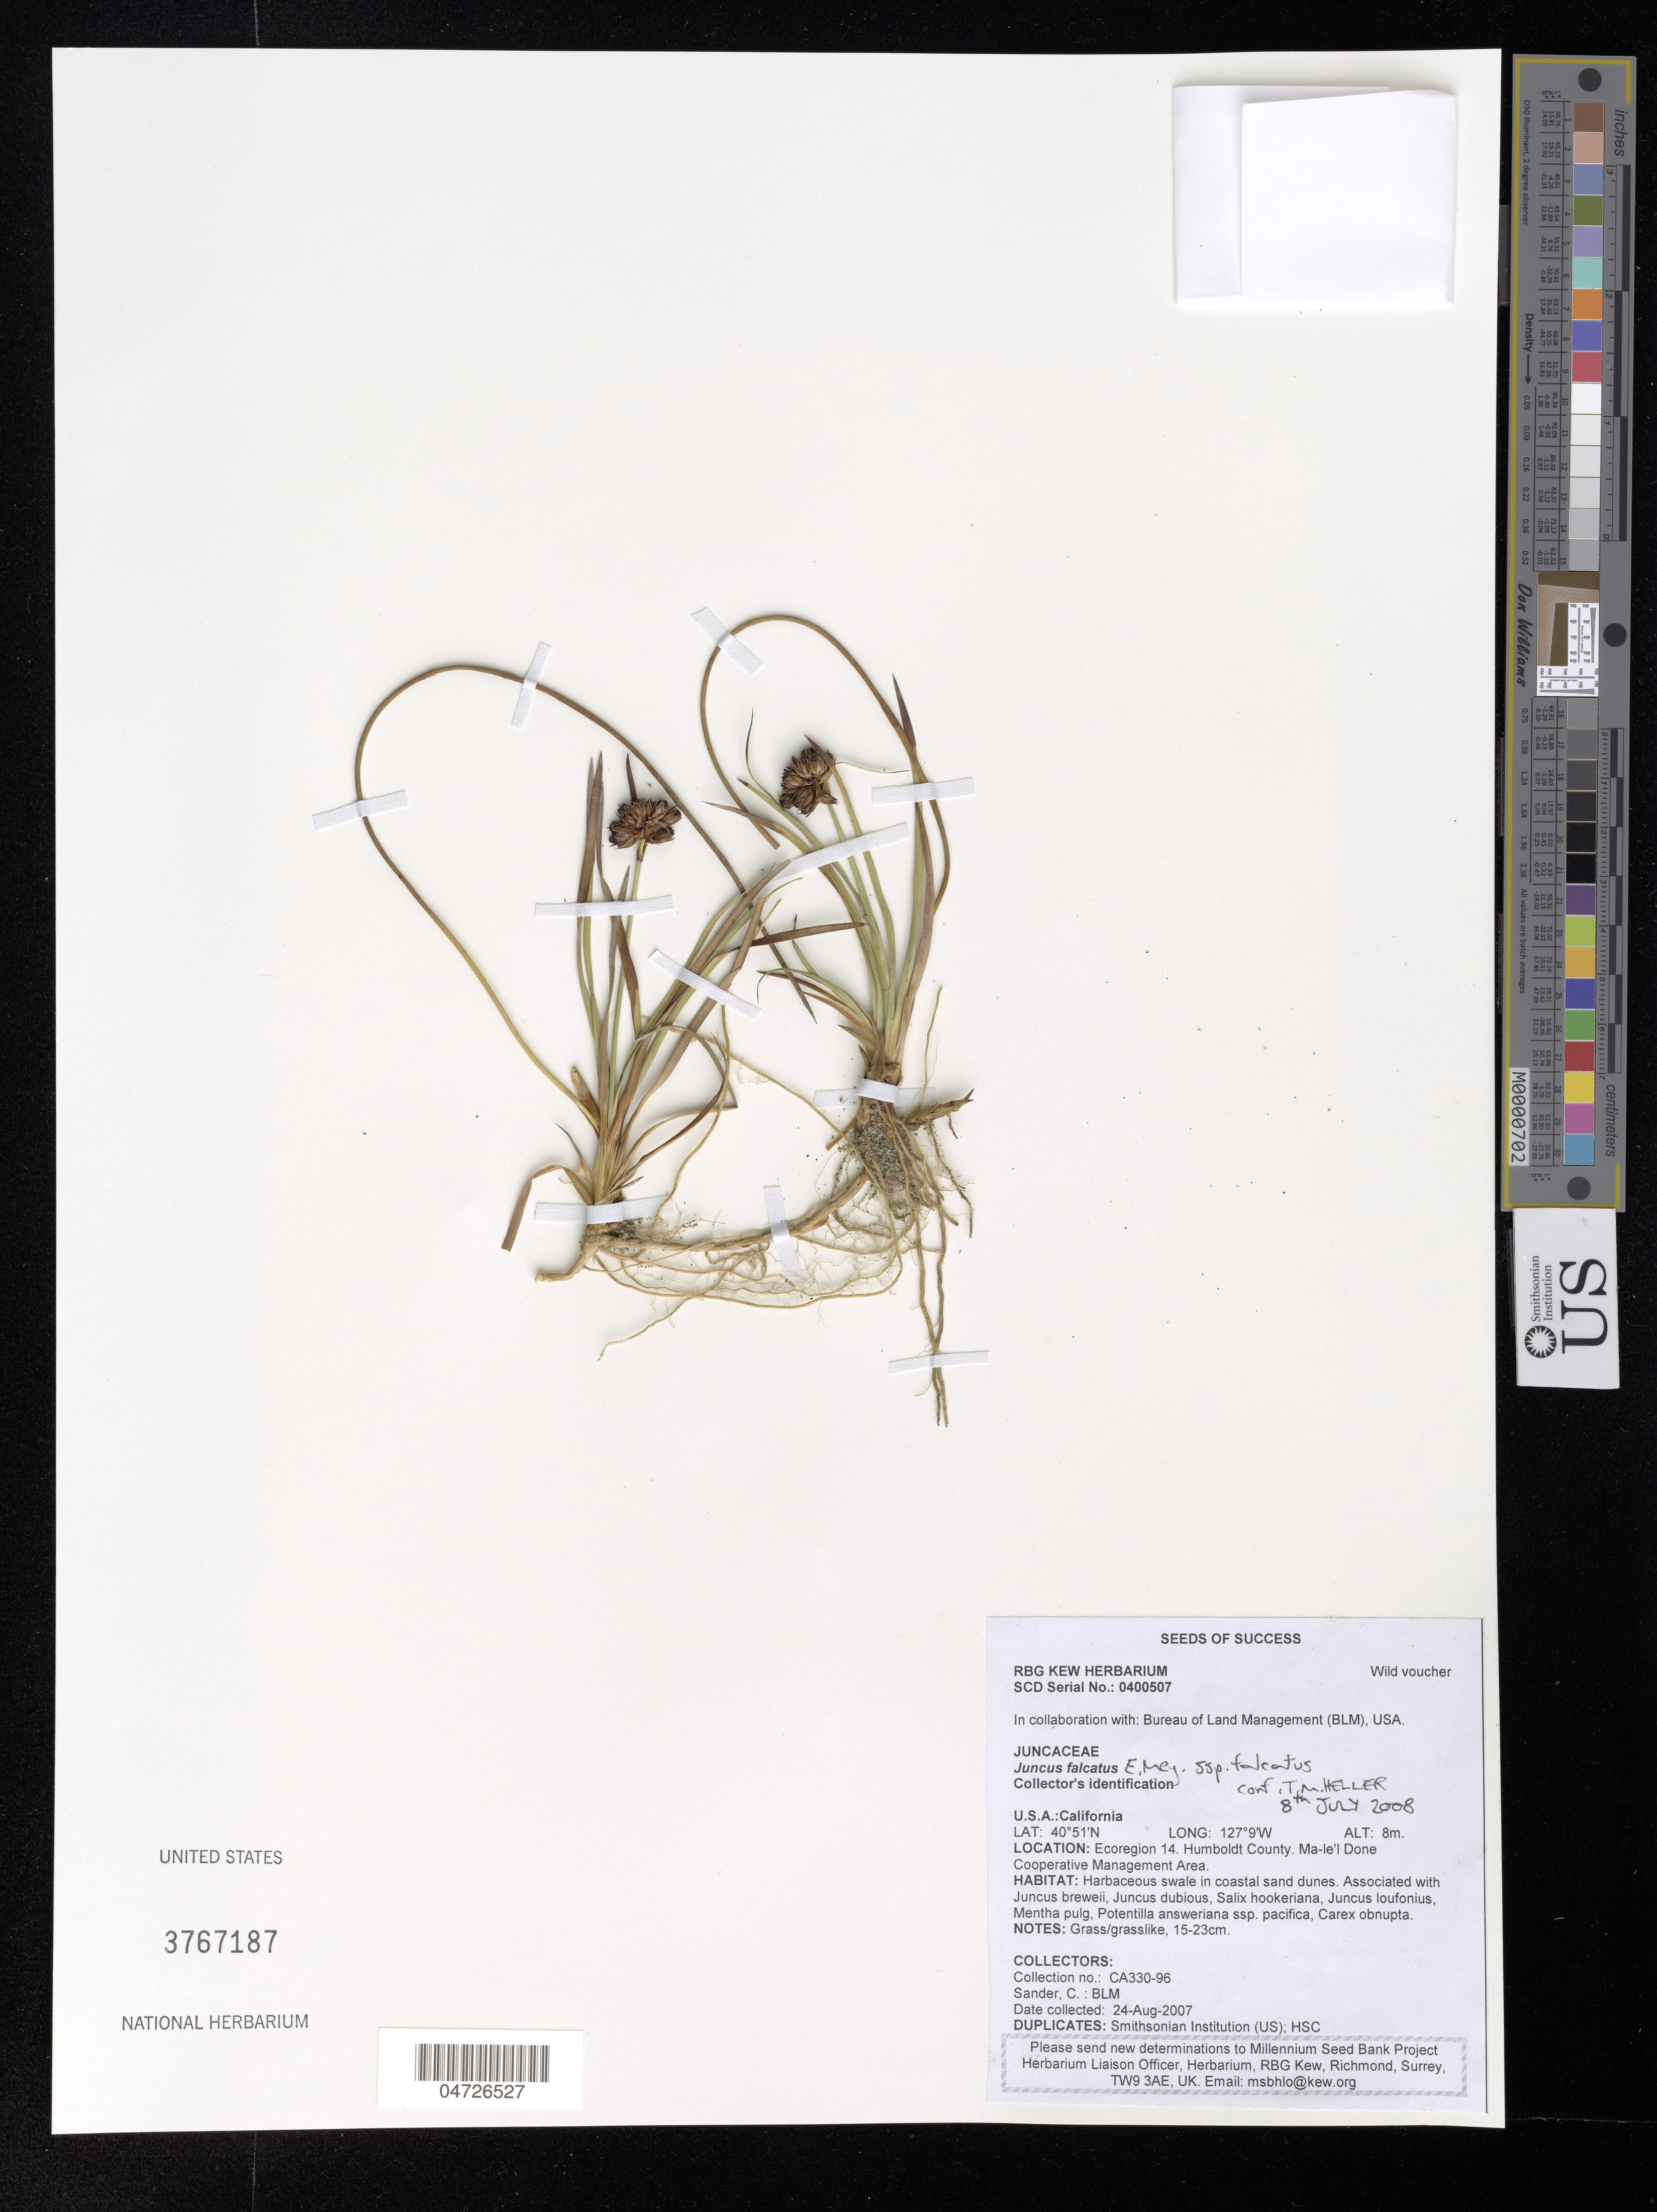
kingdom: Plantae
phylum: Tracheophyta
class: Liliopsida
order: Poales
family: Juncaceae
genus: Juncus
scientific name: Juncus falcatus subsp. falcatus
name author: E. Mey.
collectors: C. Sander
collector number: CA330-96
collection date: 2007-08-24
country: United States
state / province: California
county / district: Humboldt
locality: Ecoregion 14. Humboldt County. Ma-le'l Done Cooperative Management Area.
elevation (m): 8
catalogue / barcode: US 3767187